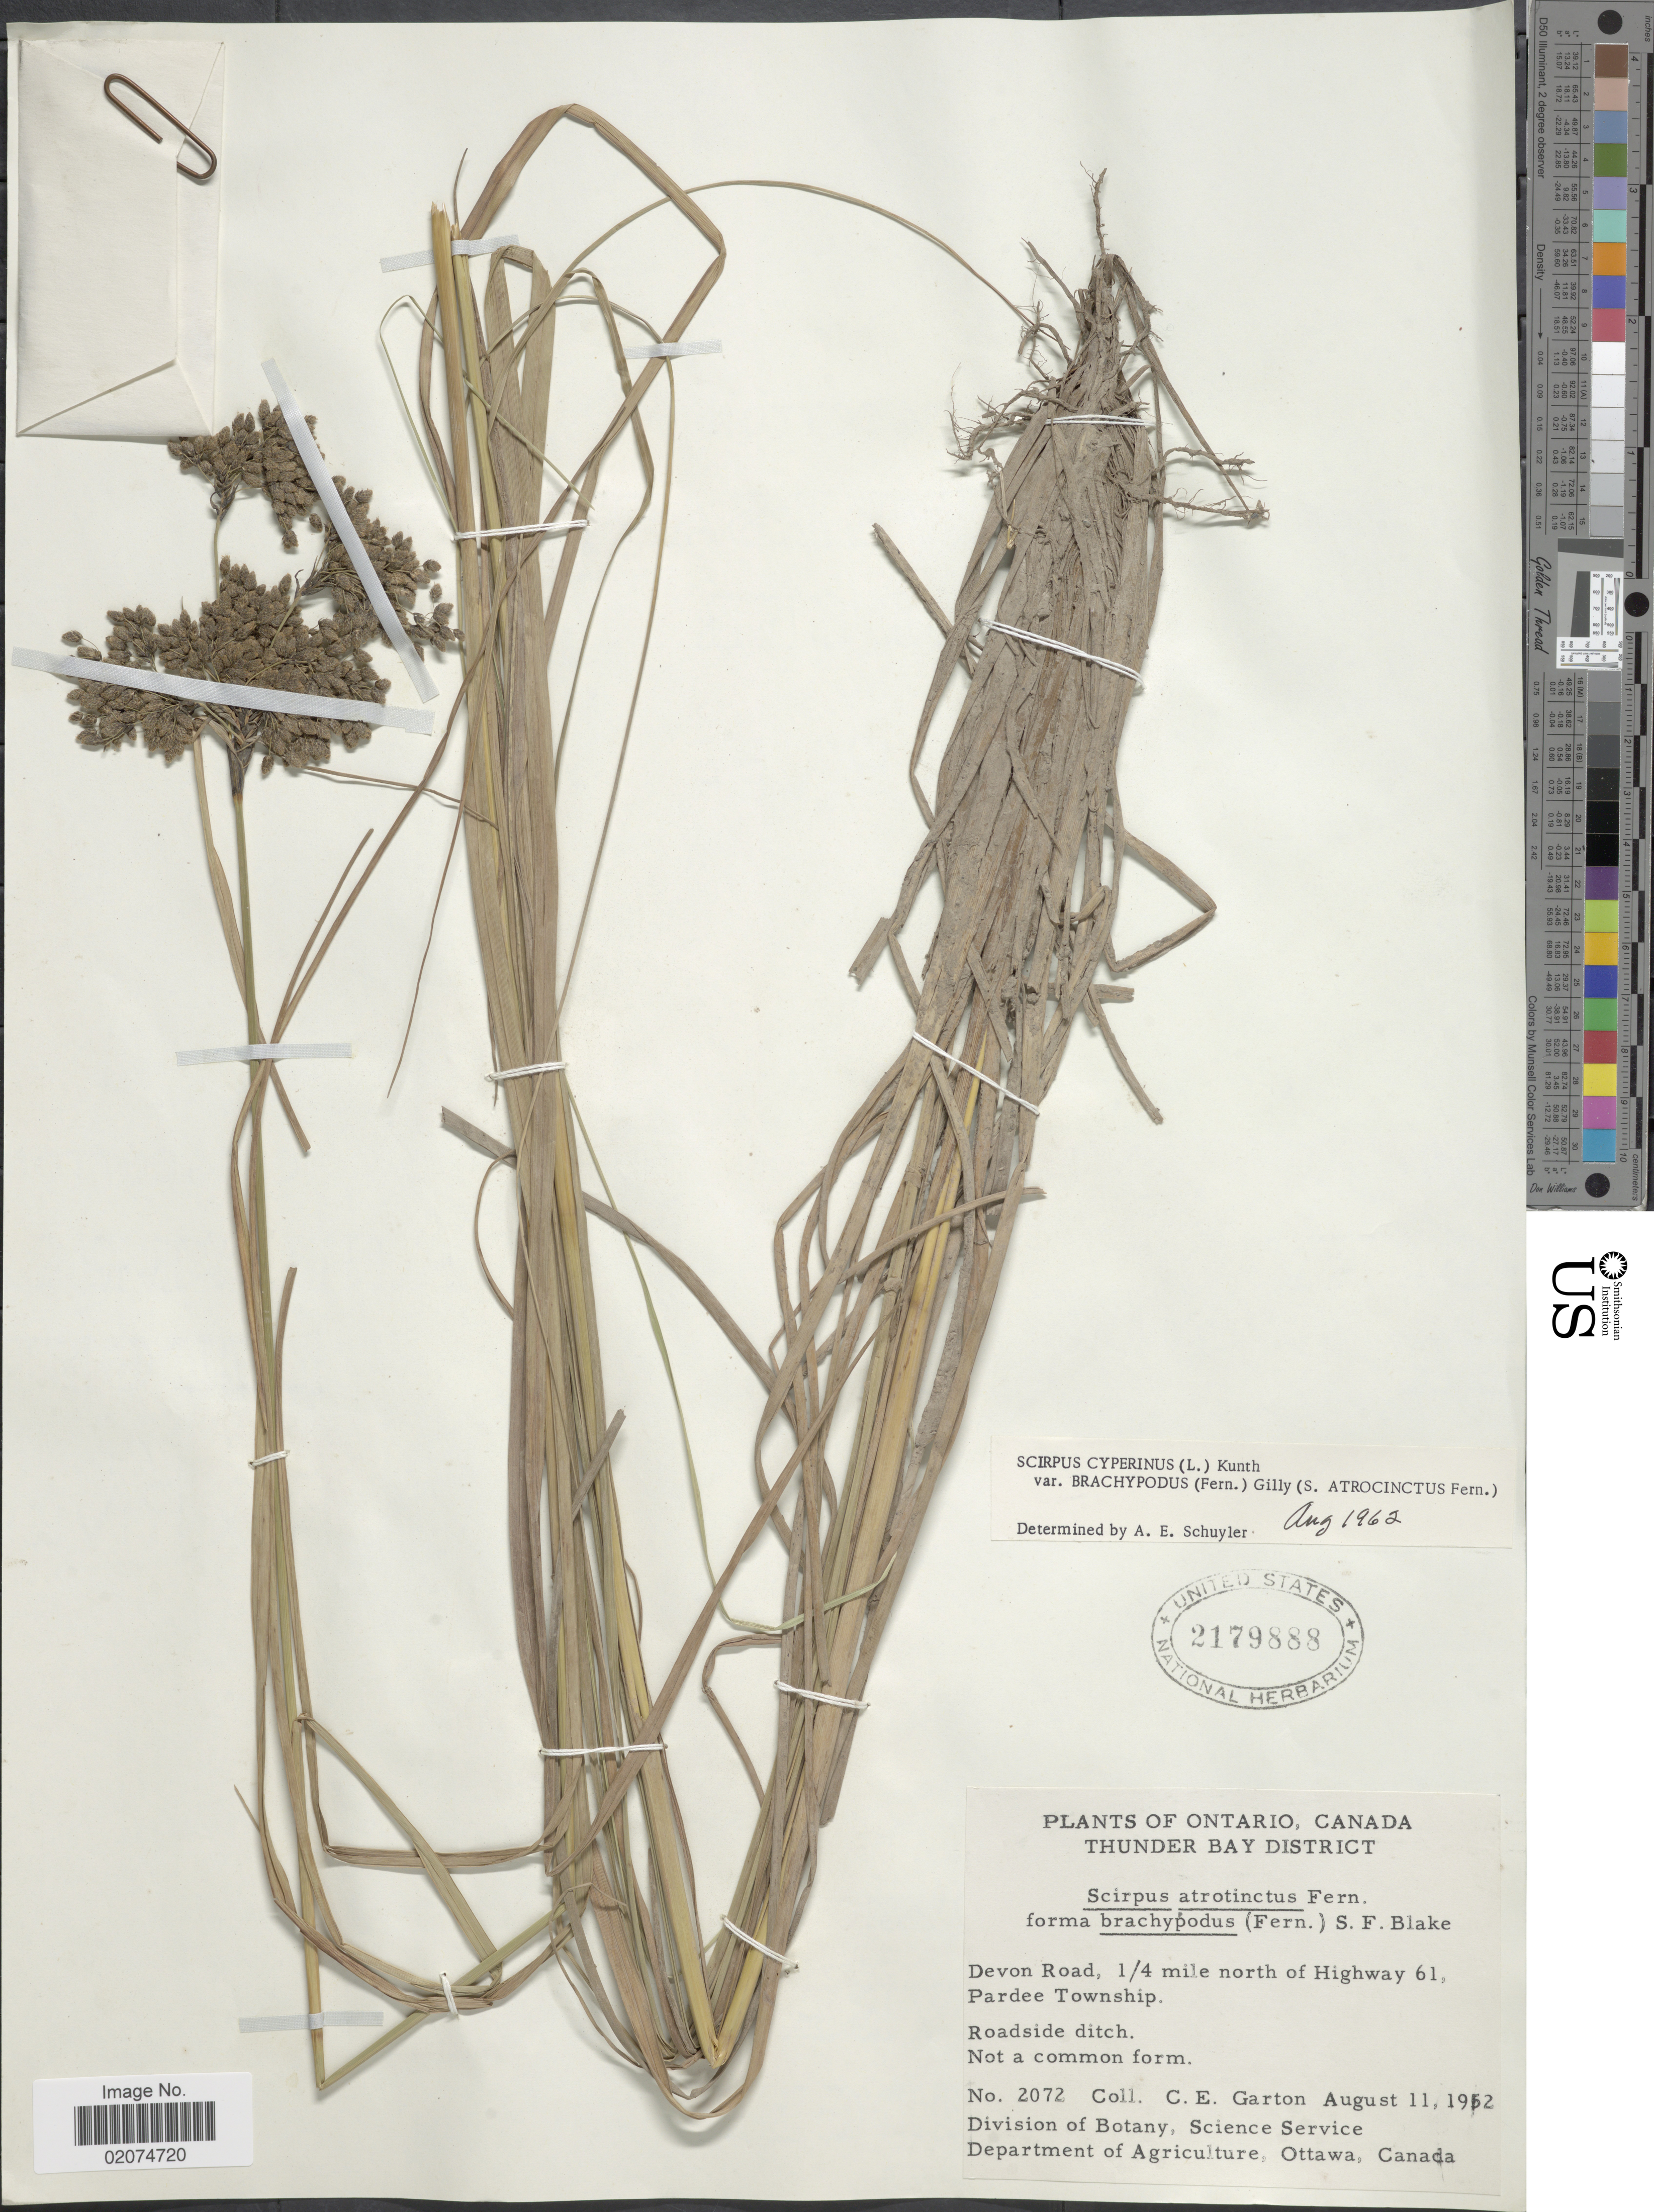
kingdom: Plantae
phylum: Tracheophyta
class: Liliopsida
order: Poales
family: Cyperaceae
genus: Scirpus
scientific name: Scirpus atrocinctus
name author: Fernald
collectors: C. E. Garton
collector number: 2072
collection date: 1952-08-11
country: Canada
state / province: Ontario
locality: Ontario, Canada, Thunder Bay District. Devon Road, 1/4 mile north of Highway 61, Pardee Township.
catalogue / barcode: US 2179888